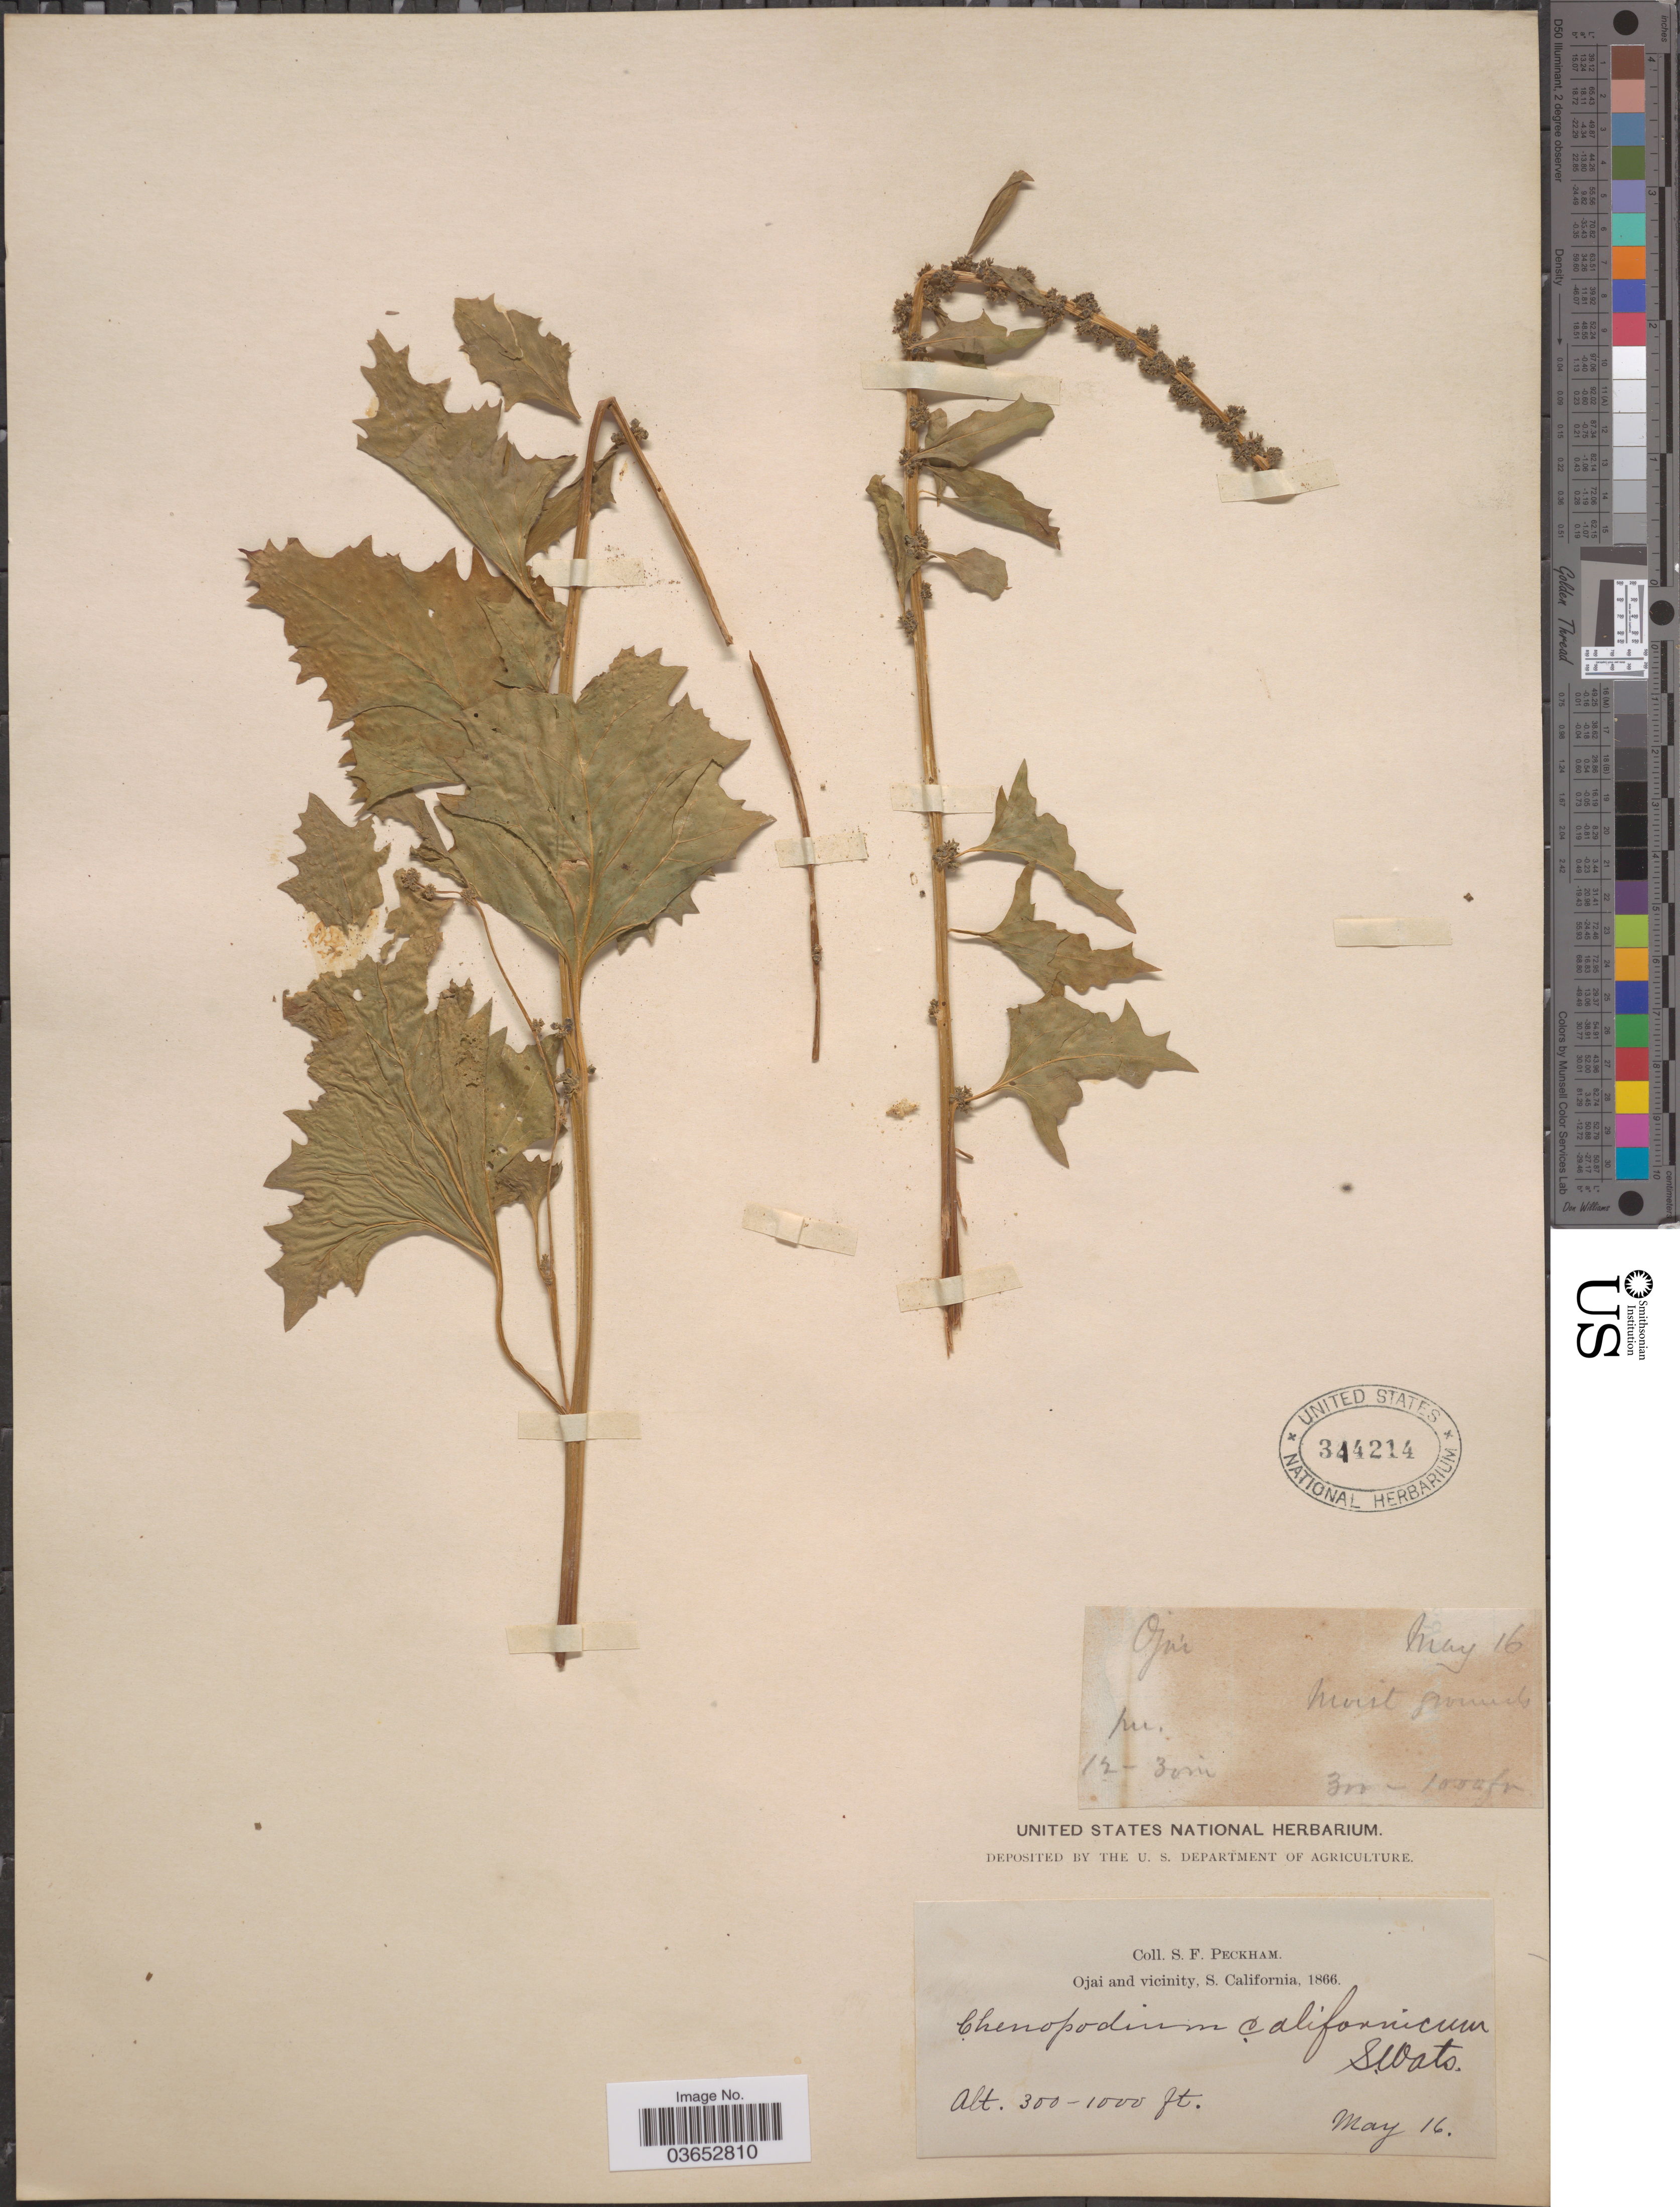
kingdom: Plantae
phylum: Tracheophyta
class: Magnoliopsida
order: Caryophyllales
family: Amaranthaceae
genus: Chenopodium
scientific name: Chenopodium californicum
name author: S. Watson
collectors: S. Peckham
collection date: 1866-05-16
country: United States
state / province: California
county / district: Ventura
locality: Ojai and vicinity.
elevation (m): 91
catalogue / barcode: US 344214